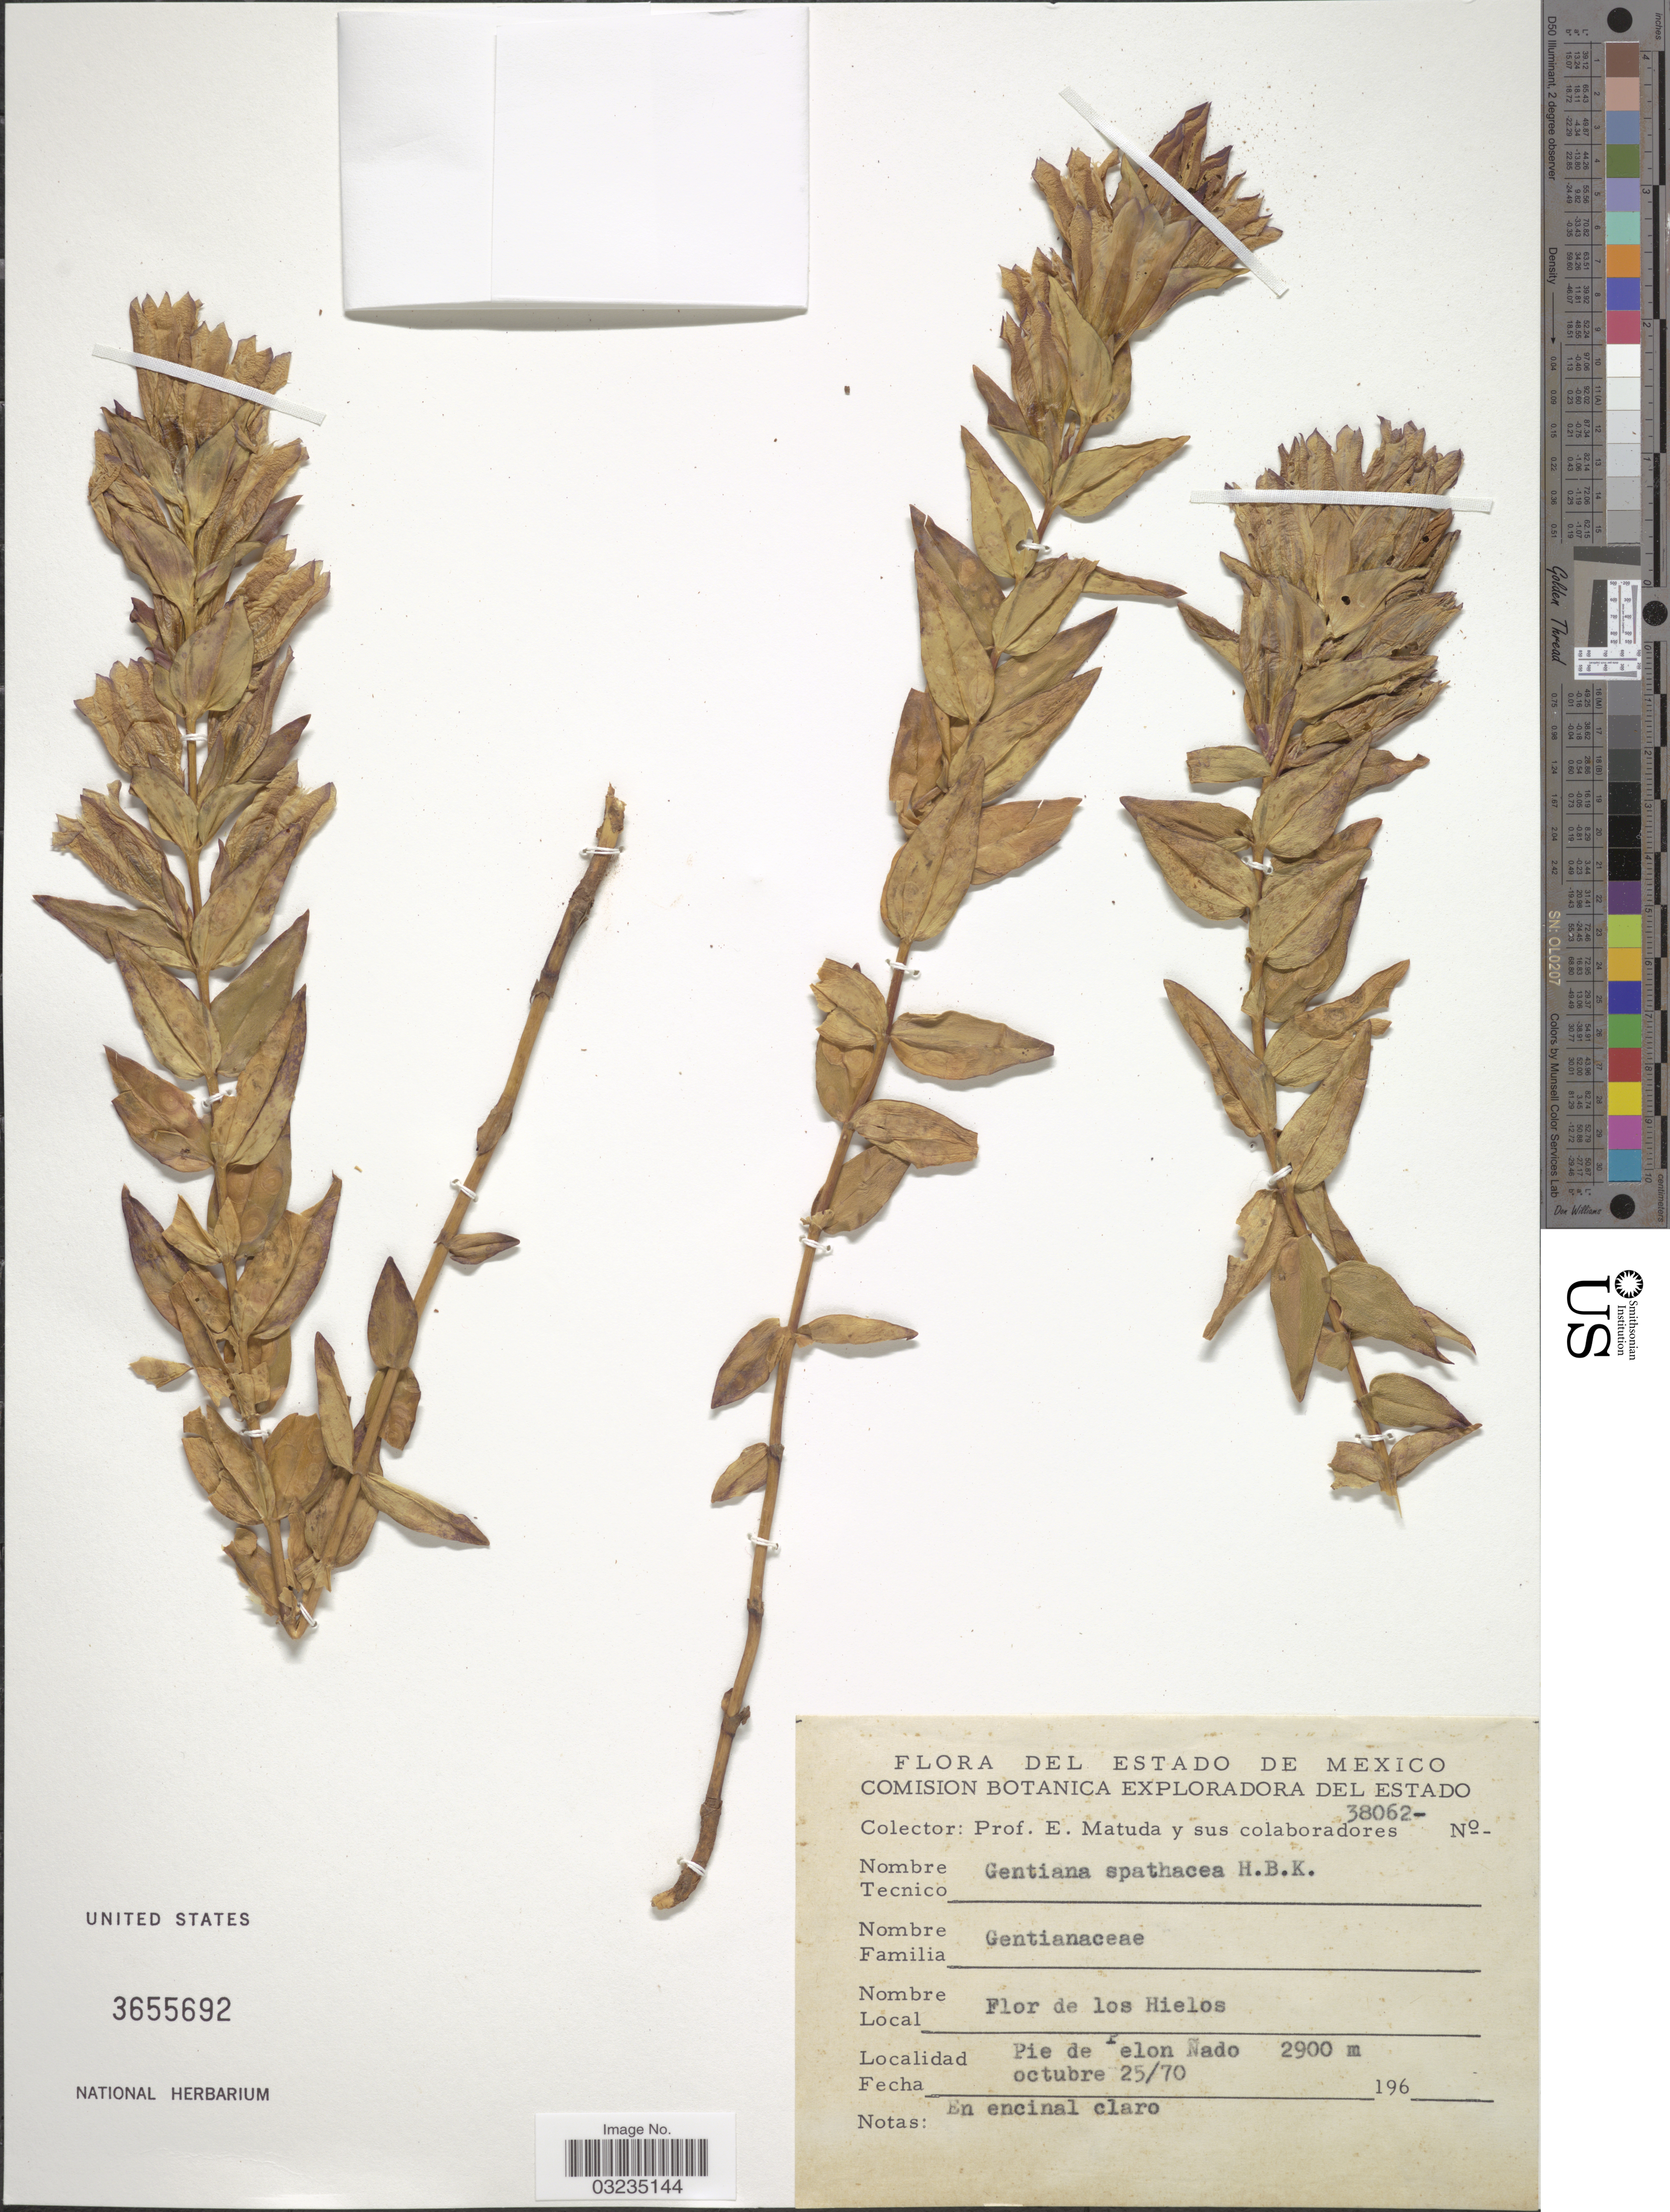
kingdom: Plantae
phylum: Tracheophyta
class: Magnoliopsida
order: Gentianales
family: Gentianaceae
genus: Gentiana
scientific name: Gentiana spathacea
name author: Kunth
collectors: E. Matuda & Sus Colaboradores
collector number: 38062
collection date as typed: Transcribed d/m/y: 25/10/70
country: Mexico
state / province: México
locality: Estado de Mexico. Pie de Pelon Ñado.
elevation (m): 2900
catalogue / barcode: US 3655692